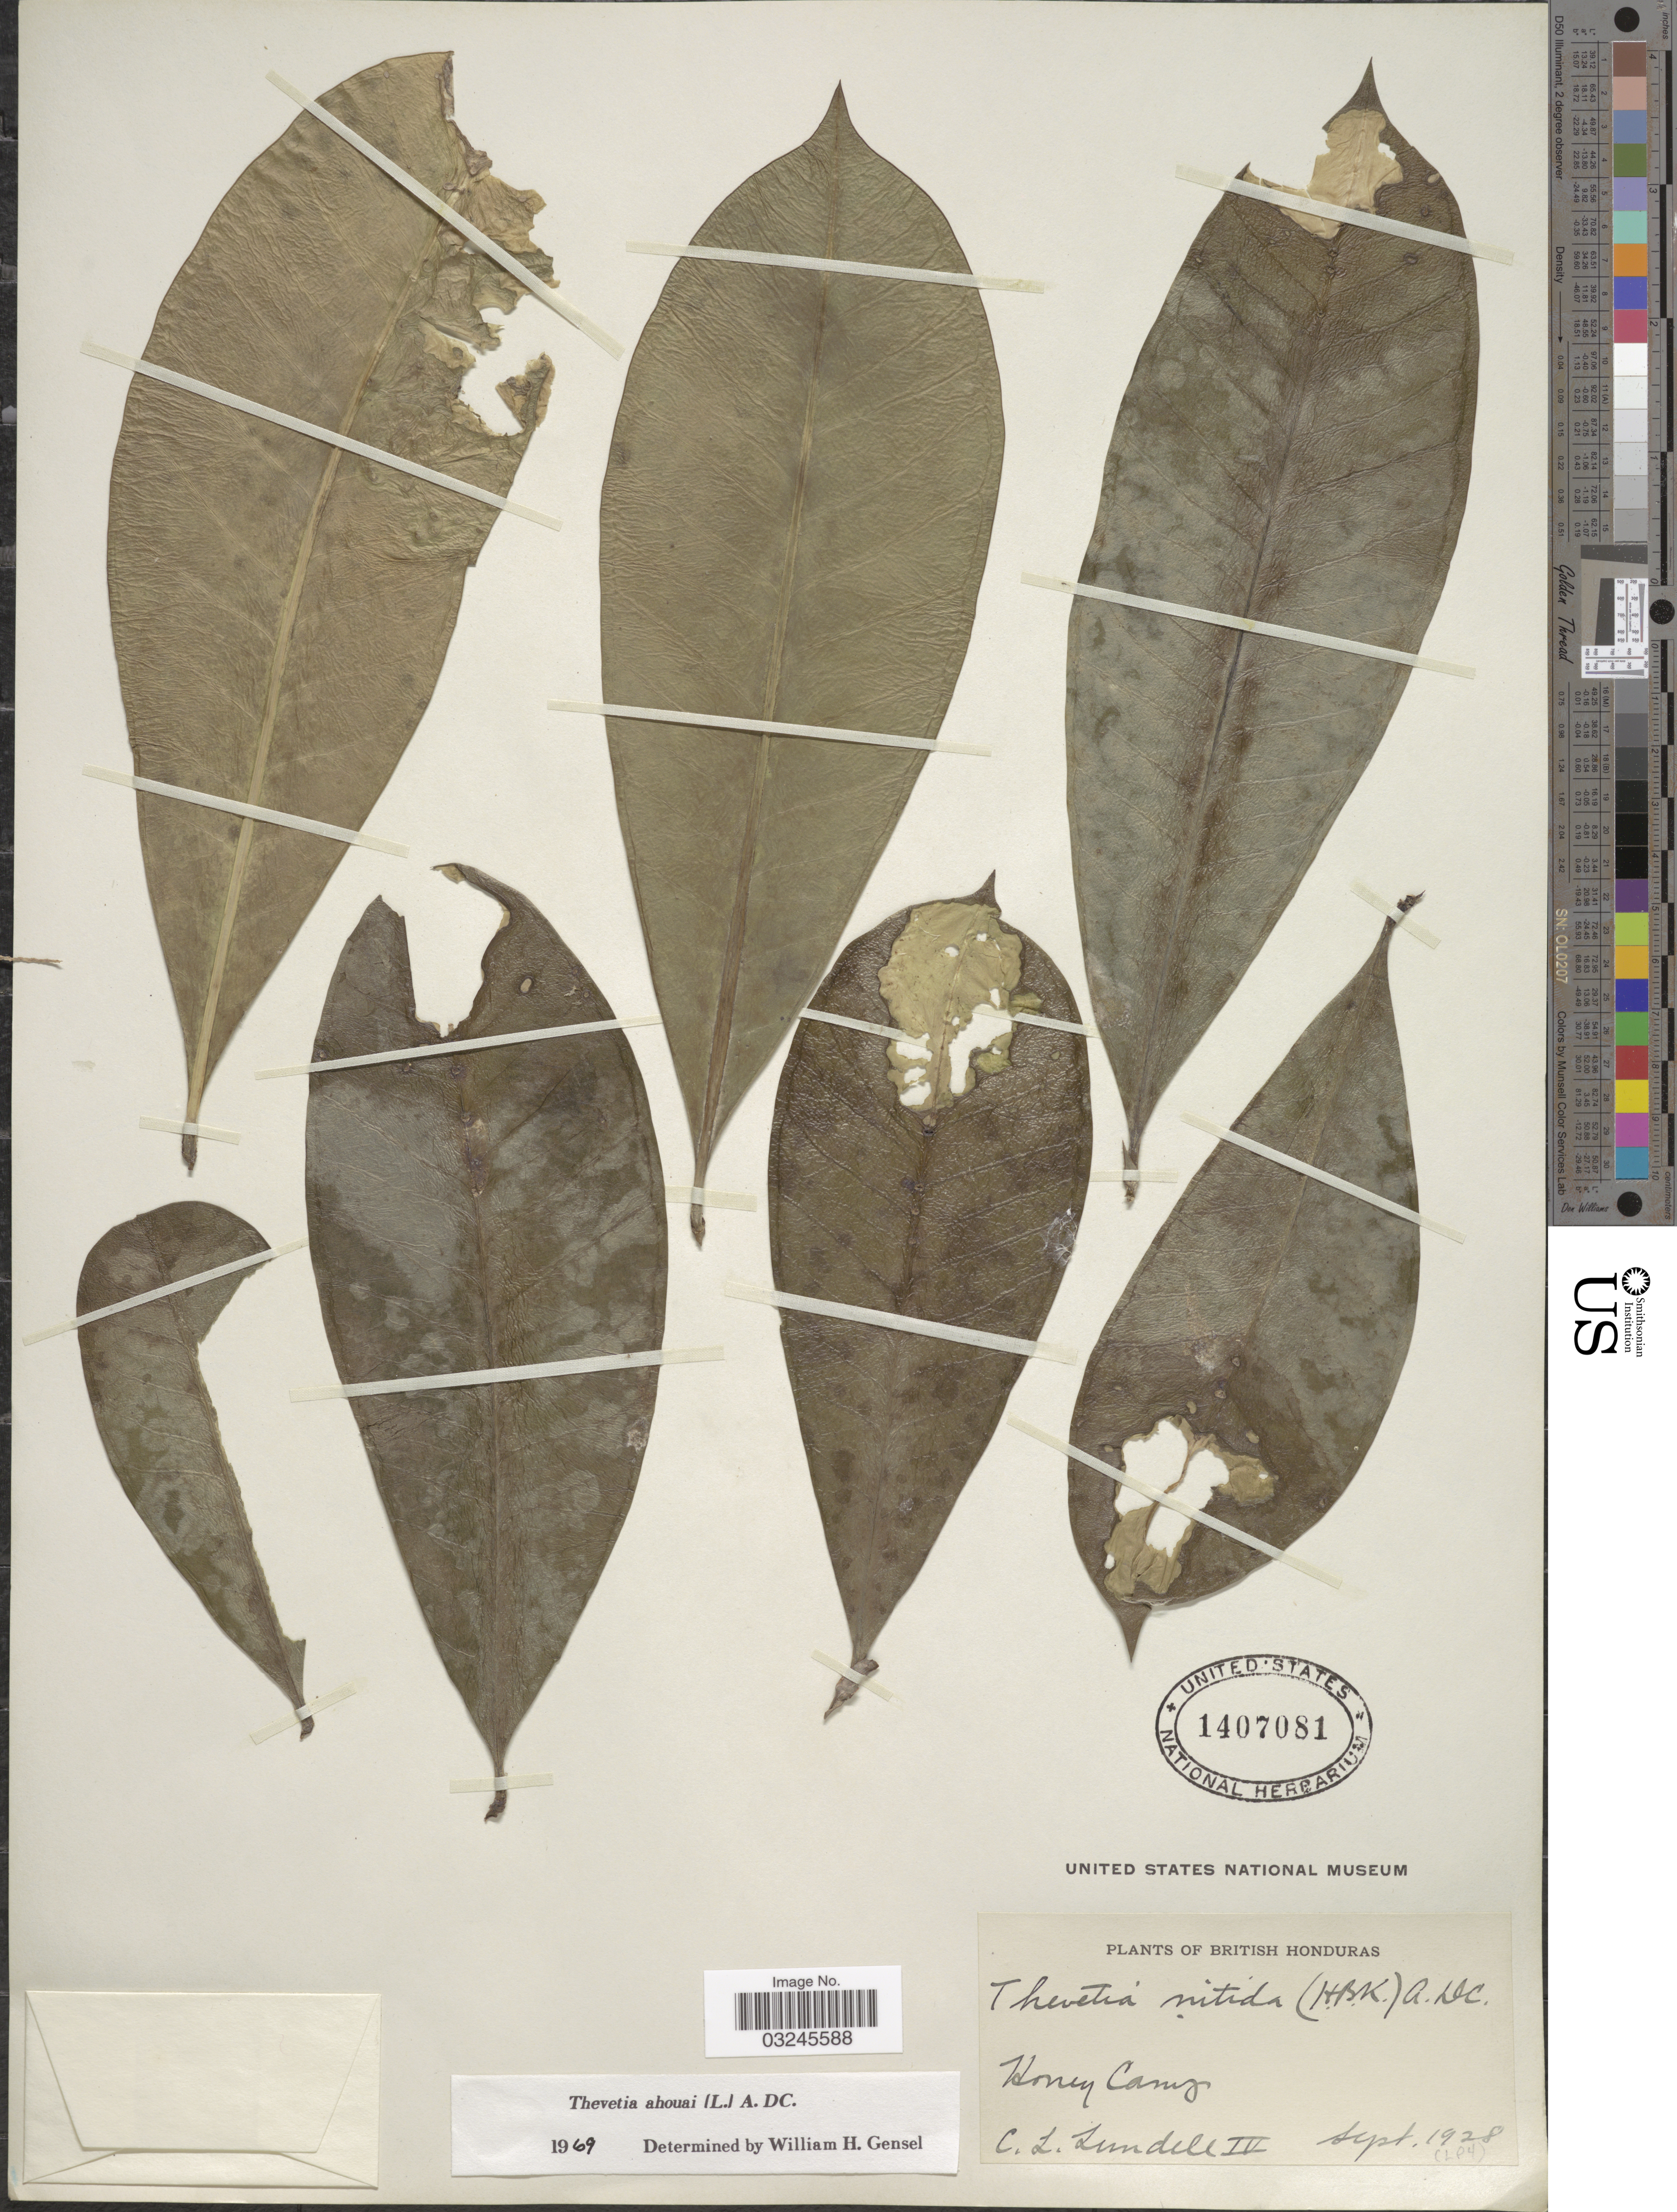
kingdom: Plantae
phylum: Tracheophyta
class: Magnoliopsida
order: Gentianales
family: Apocynaceae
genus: Thevetia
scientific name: Thevetia ahouai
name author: (L.) A. DC.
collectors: C. L. Lundell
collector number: IV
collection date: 1928-09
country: Belize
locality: British Honduas. Honey Camp.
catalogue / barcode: US 1407081